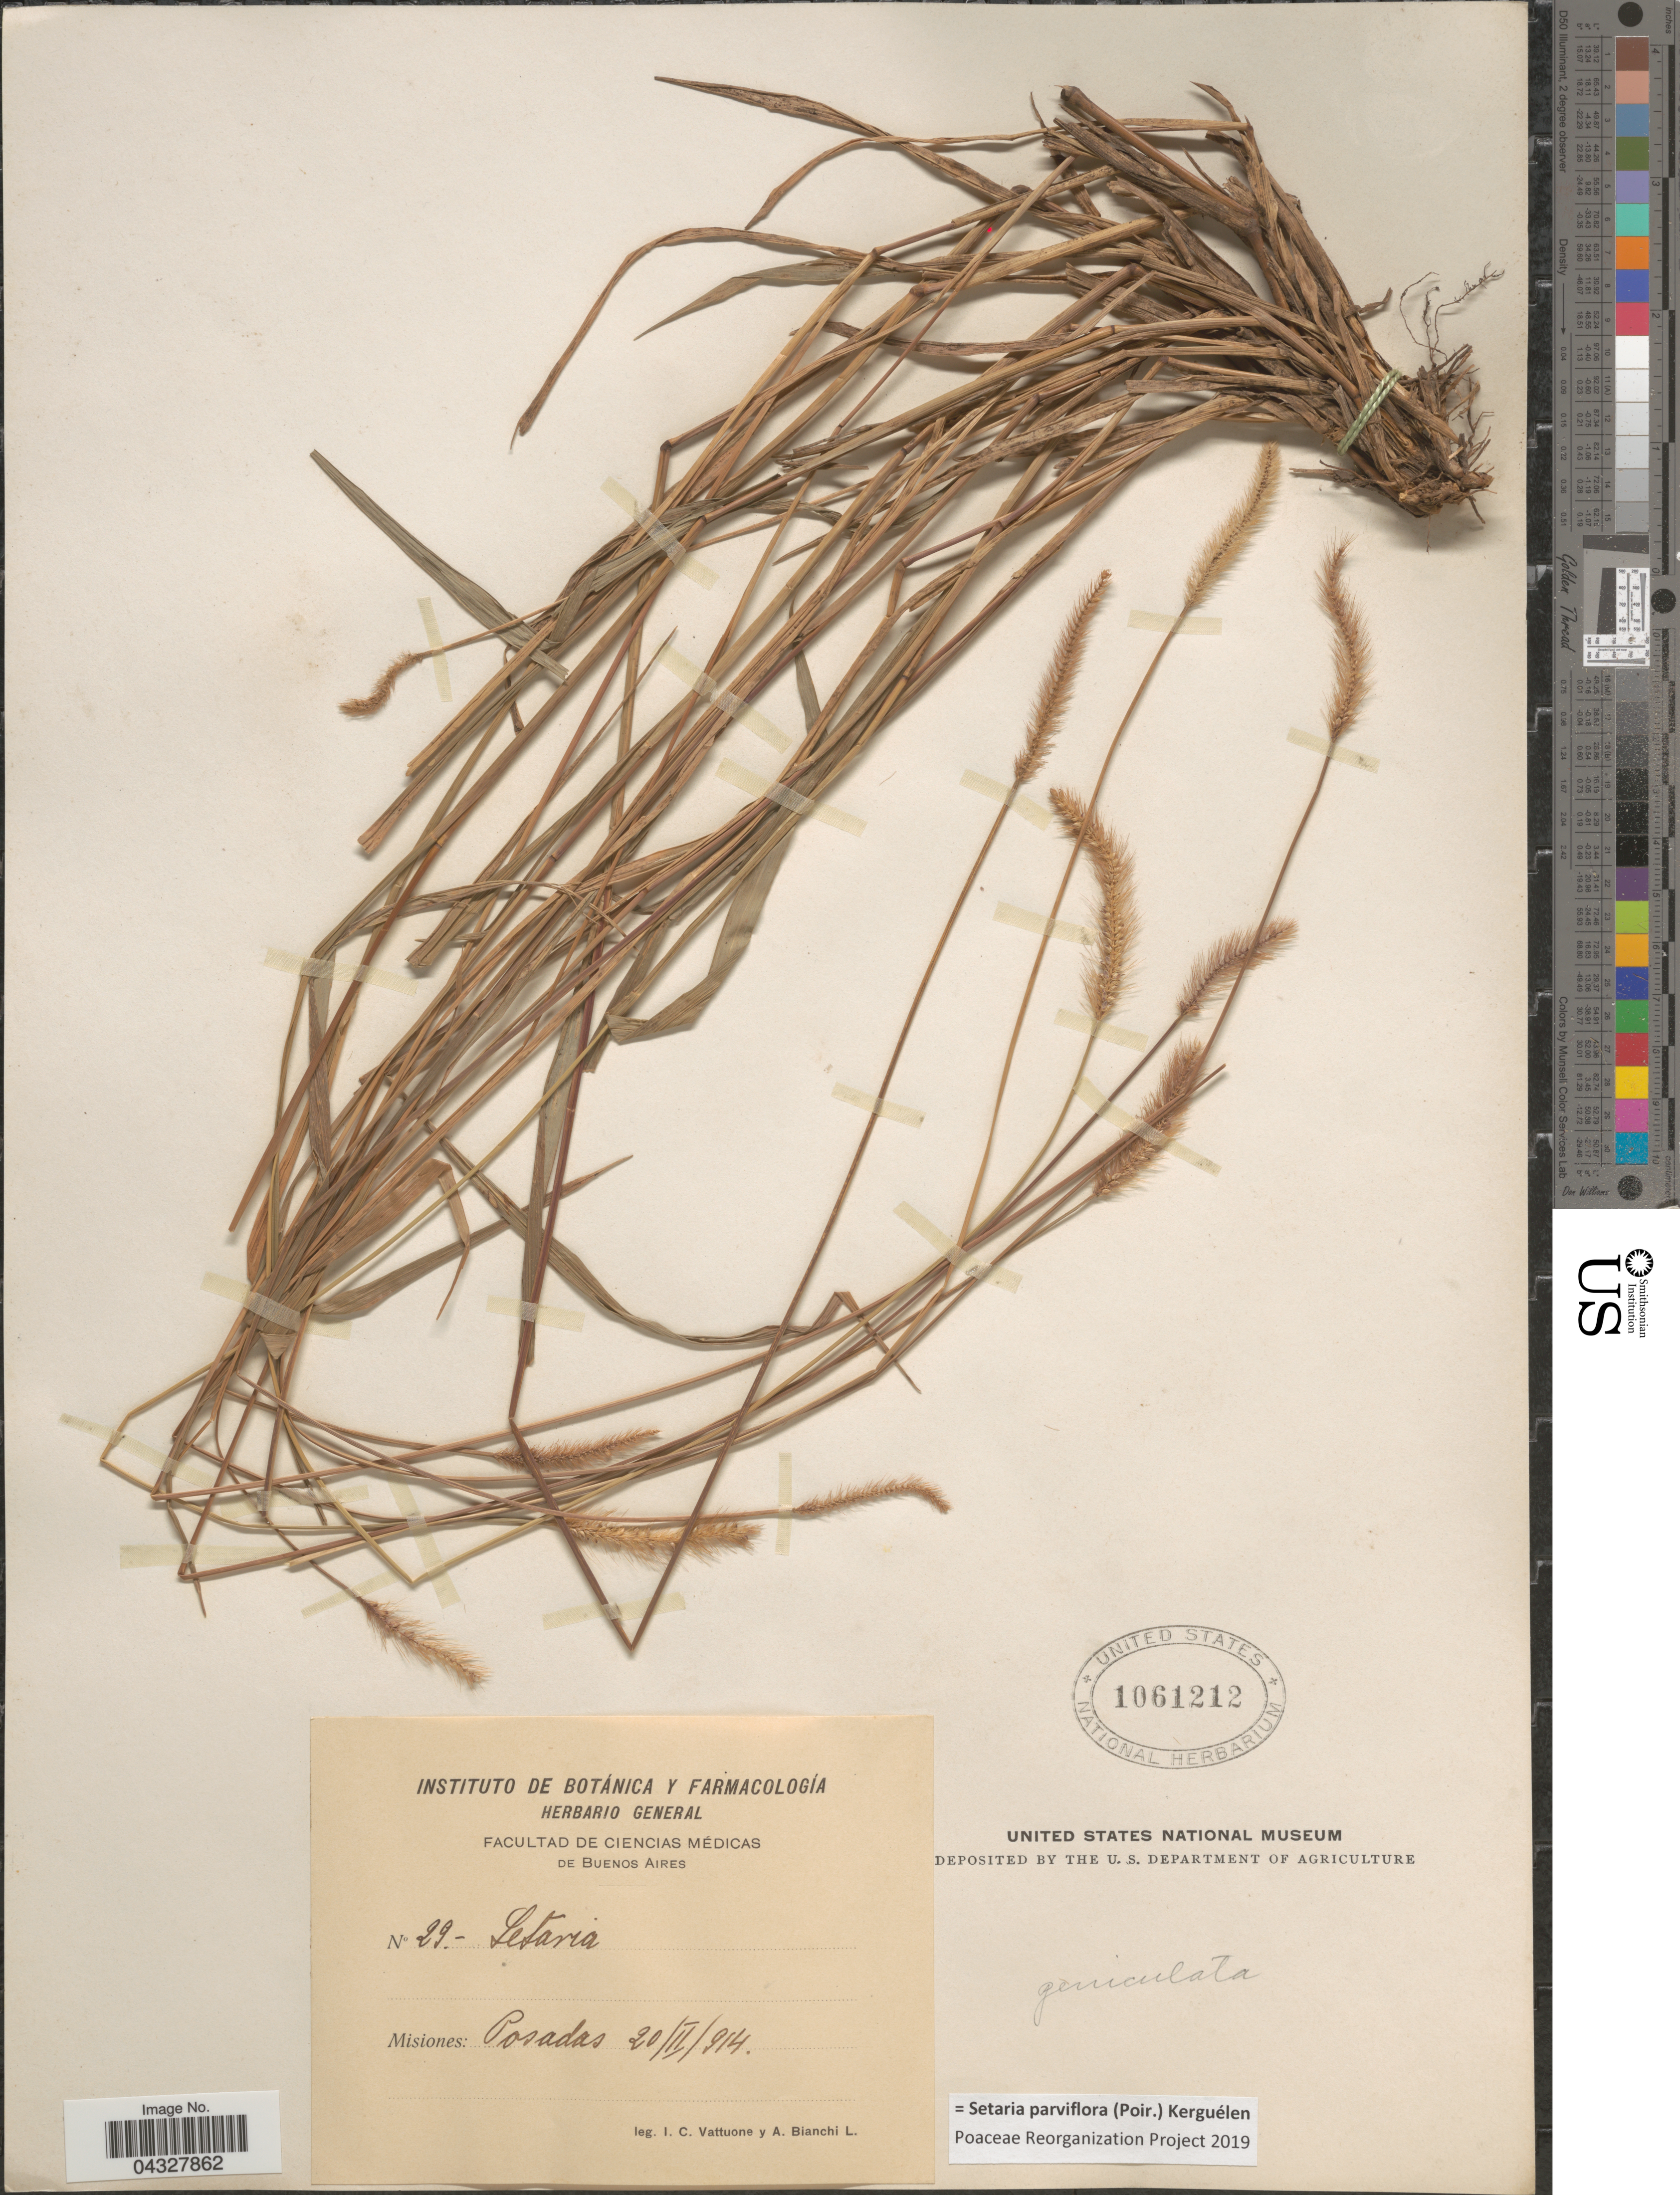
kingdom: Plantae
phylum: Tracheophyta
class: Liliopsida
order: Poales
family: Poaceae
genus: Setaria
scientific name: Setaria parviflora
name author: (Poir.) Kerguélen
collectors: I. Vattuone & A. Bianchi L.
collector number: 29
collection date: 1914-02-20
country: Argentina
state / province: Misiones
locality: Posadas.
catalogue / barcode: US 1061212